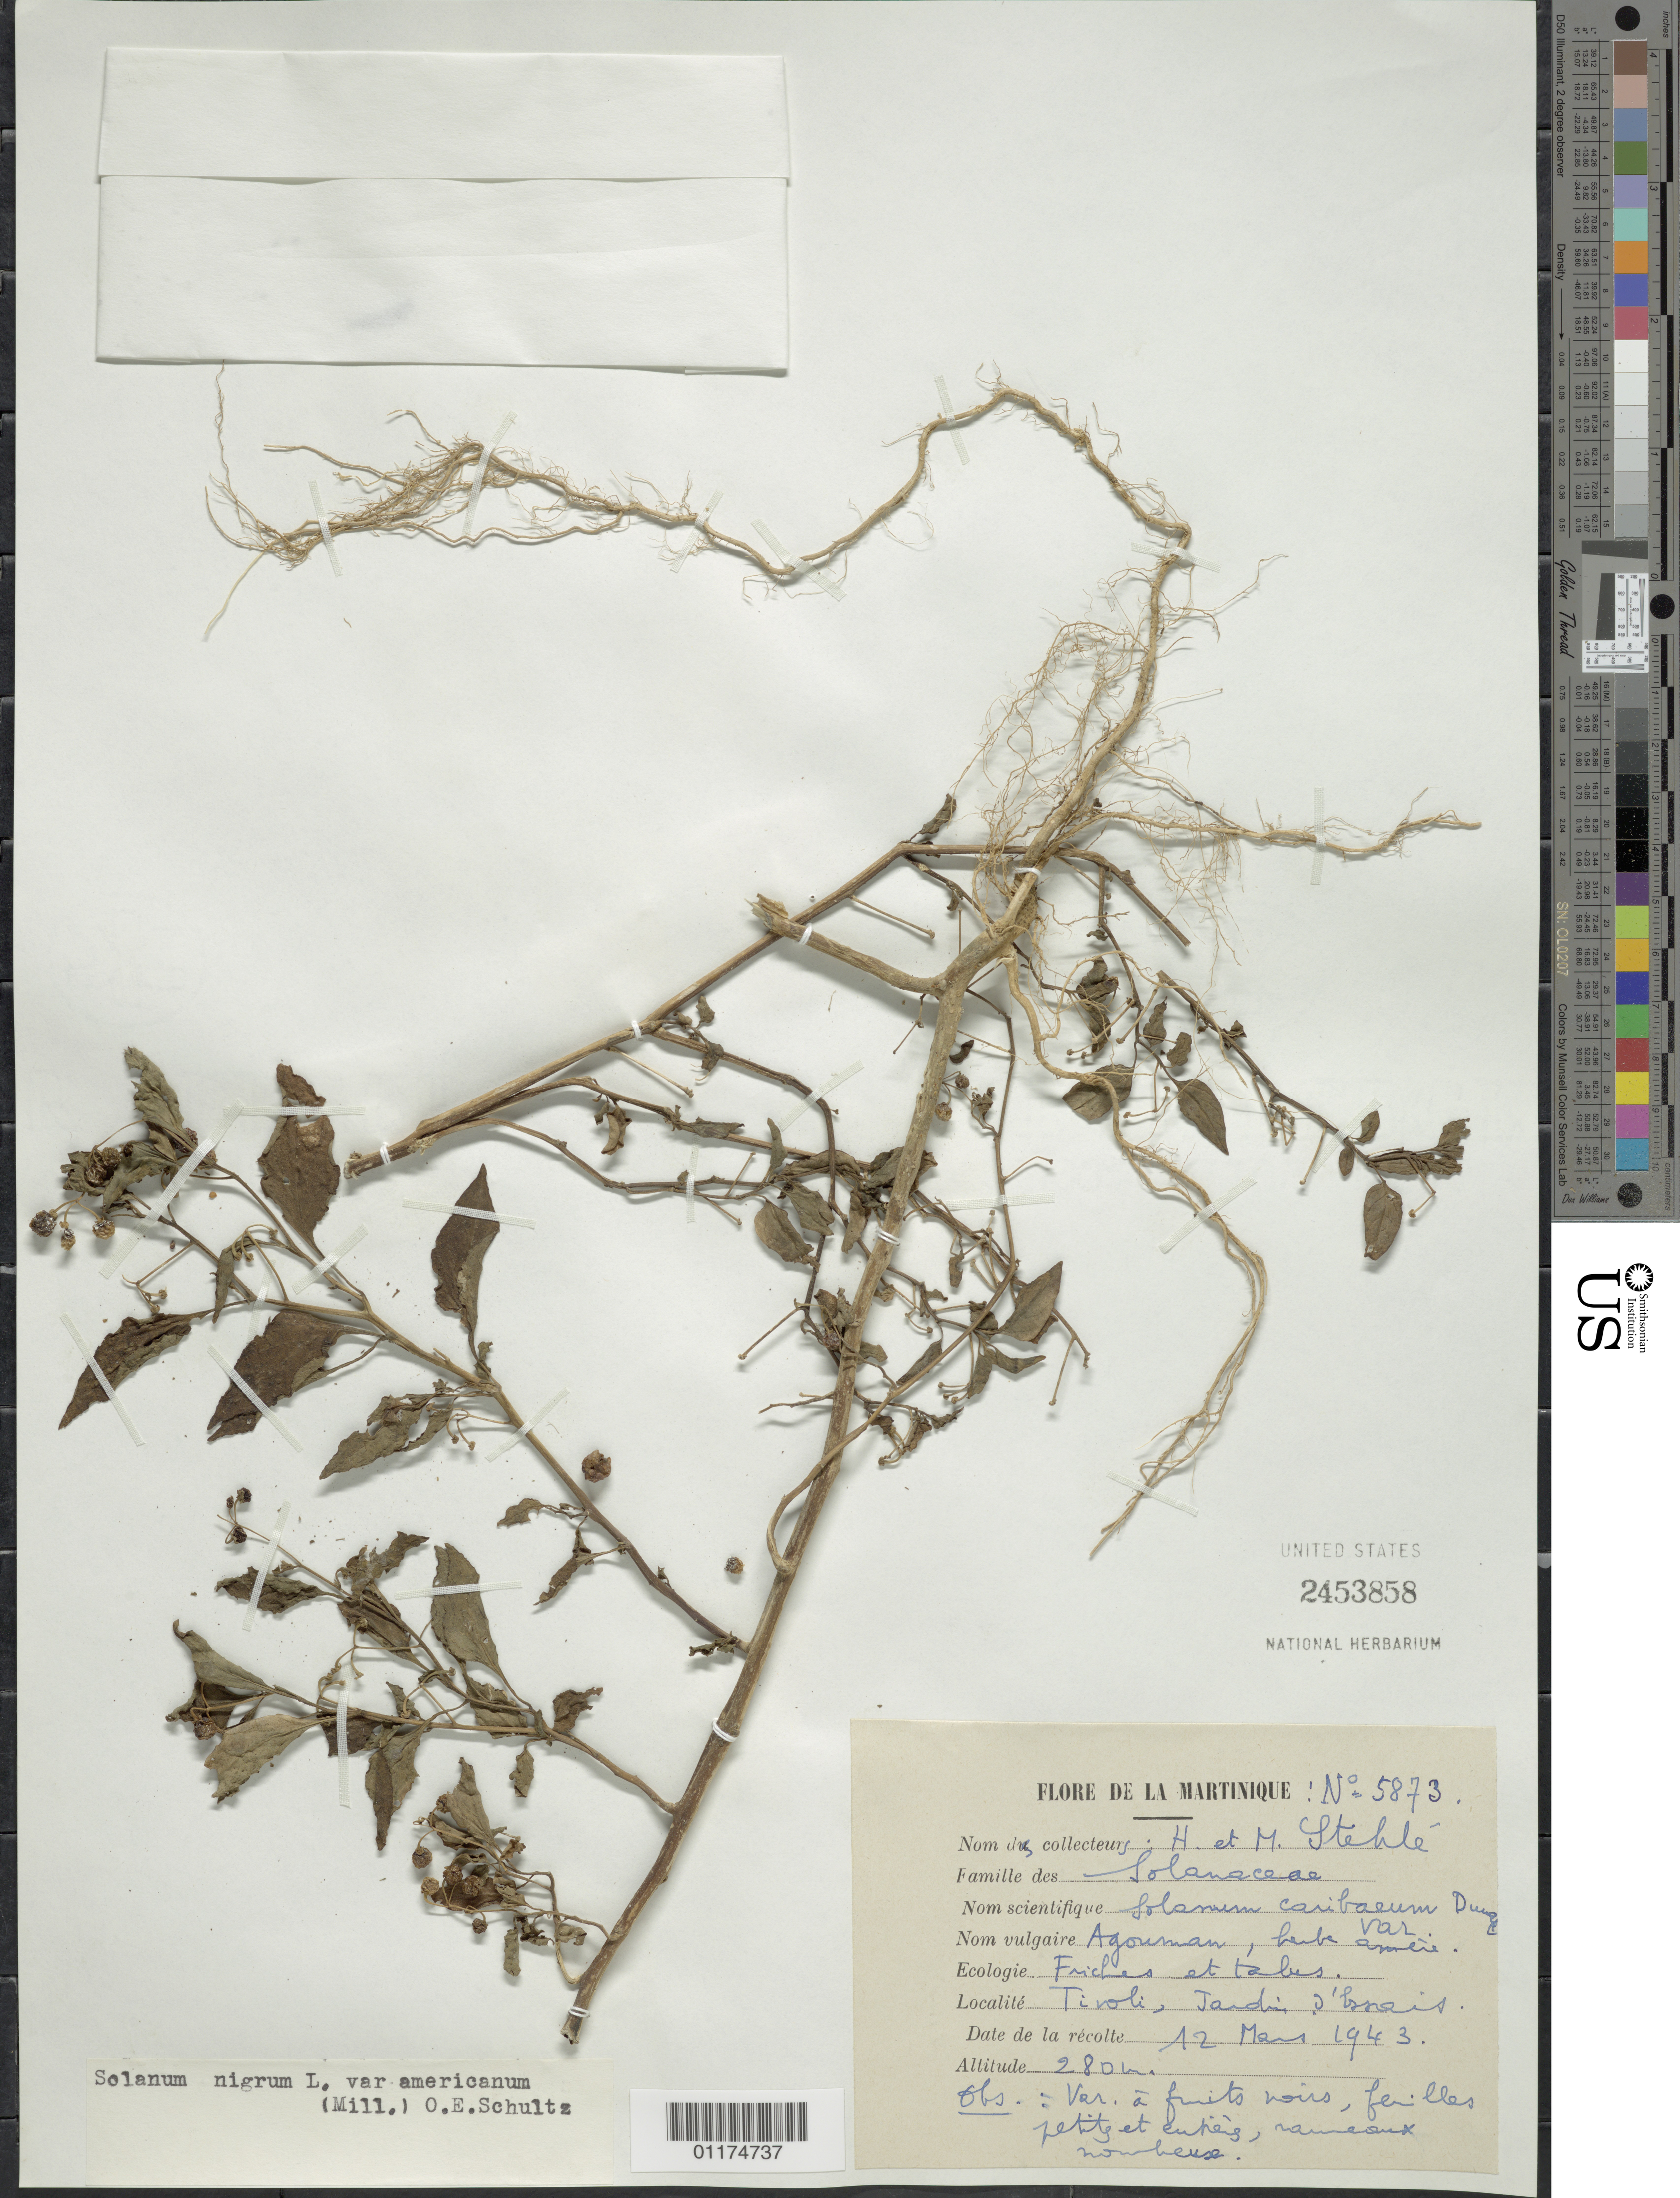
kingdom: Plantae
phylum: Tracheophyta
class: Magnoliopsida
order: Solanales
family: Solanaceae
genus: Solanum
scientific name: Solanum nigrum var. americanum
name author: (Mill.) O.E. Schulz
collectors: H. Stehlé & M. Stehlé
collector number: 5873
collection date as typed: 12 Mar 1943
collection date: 1943-03-12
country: Martinique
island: Martinique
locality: Tivoli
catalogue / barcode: US 2453858